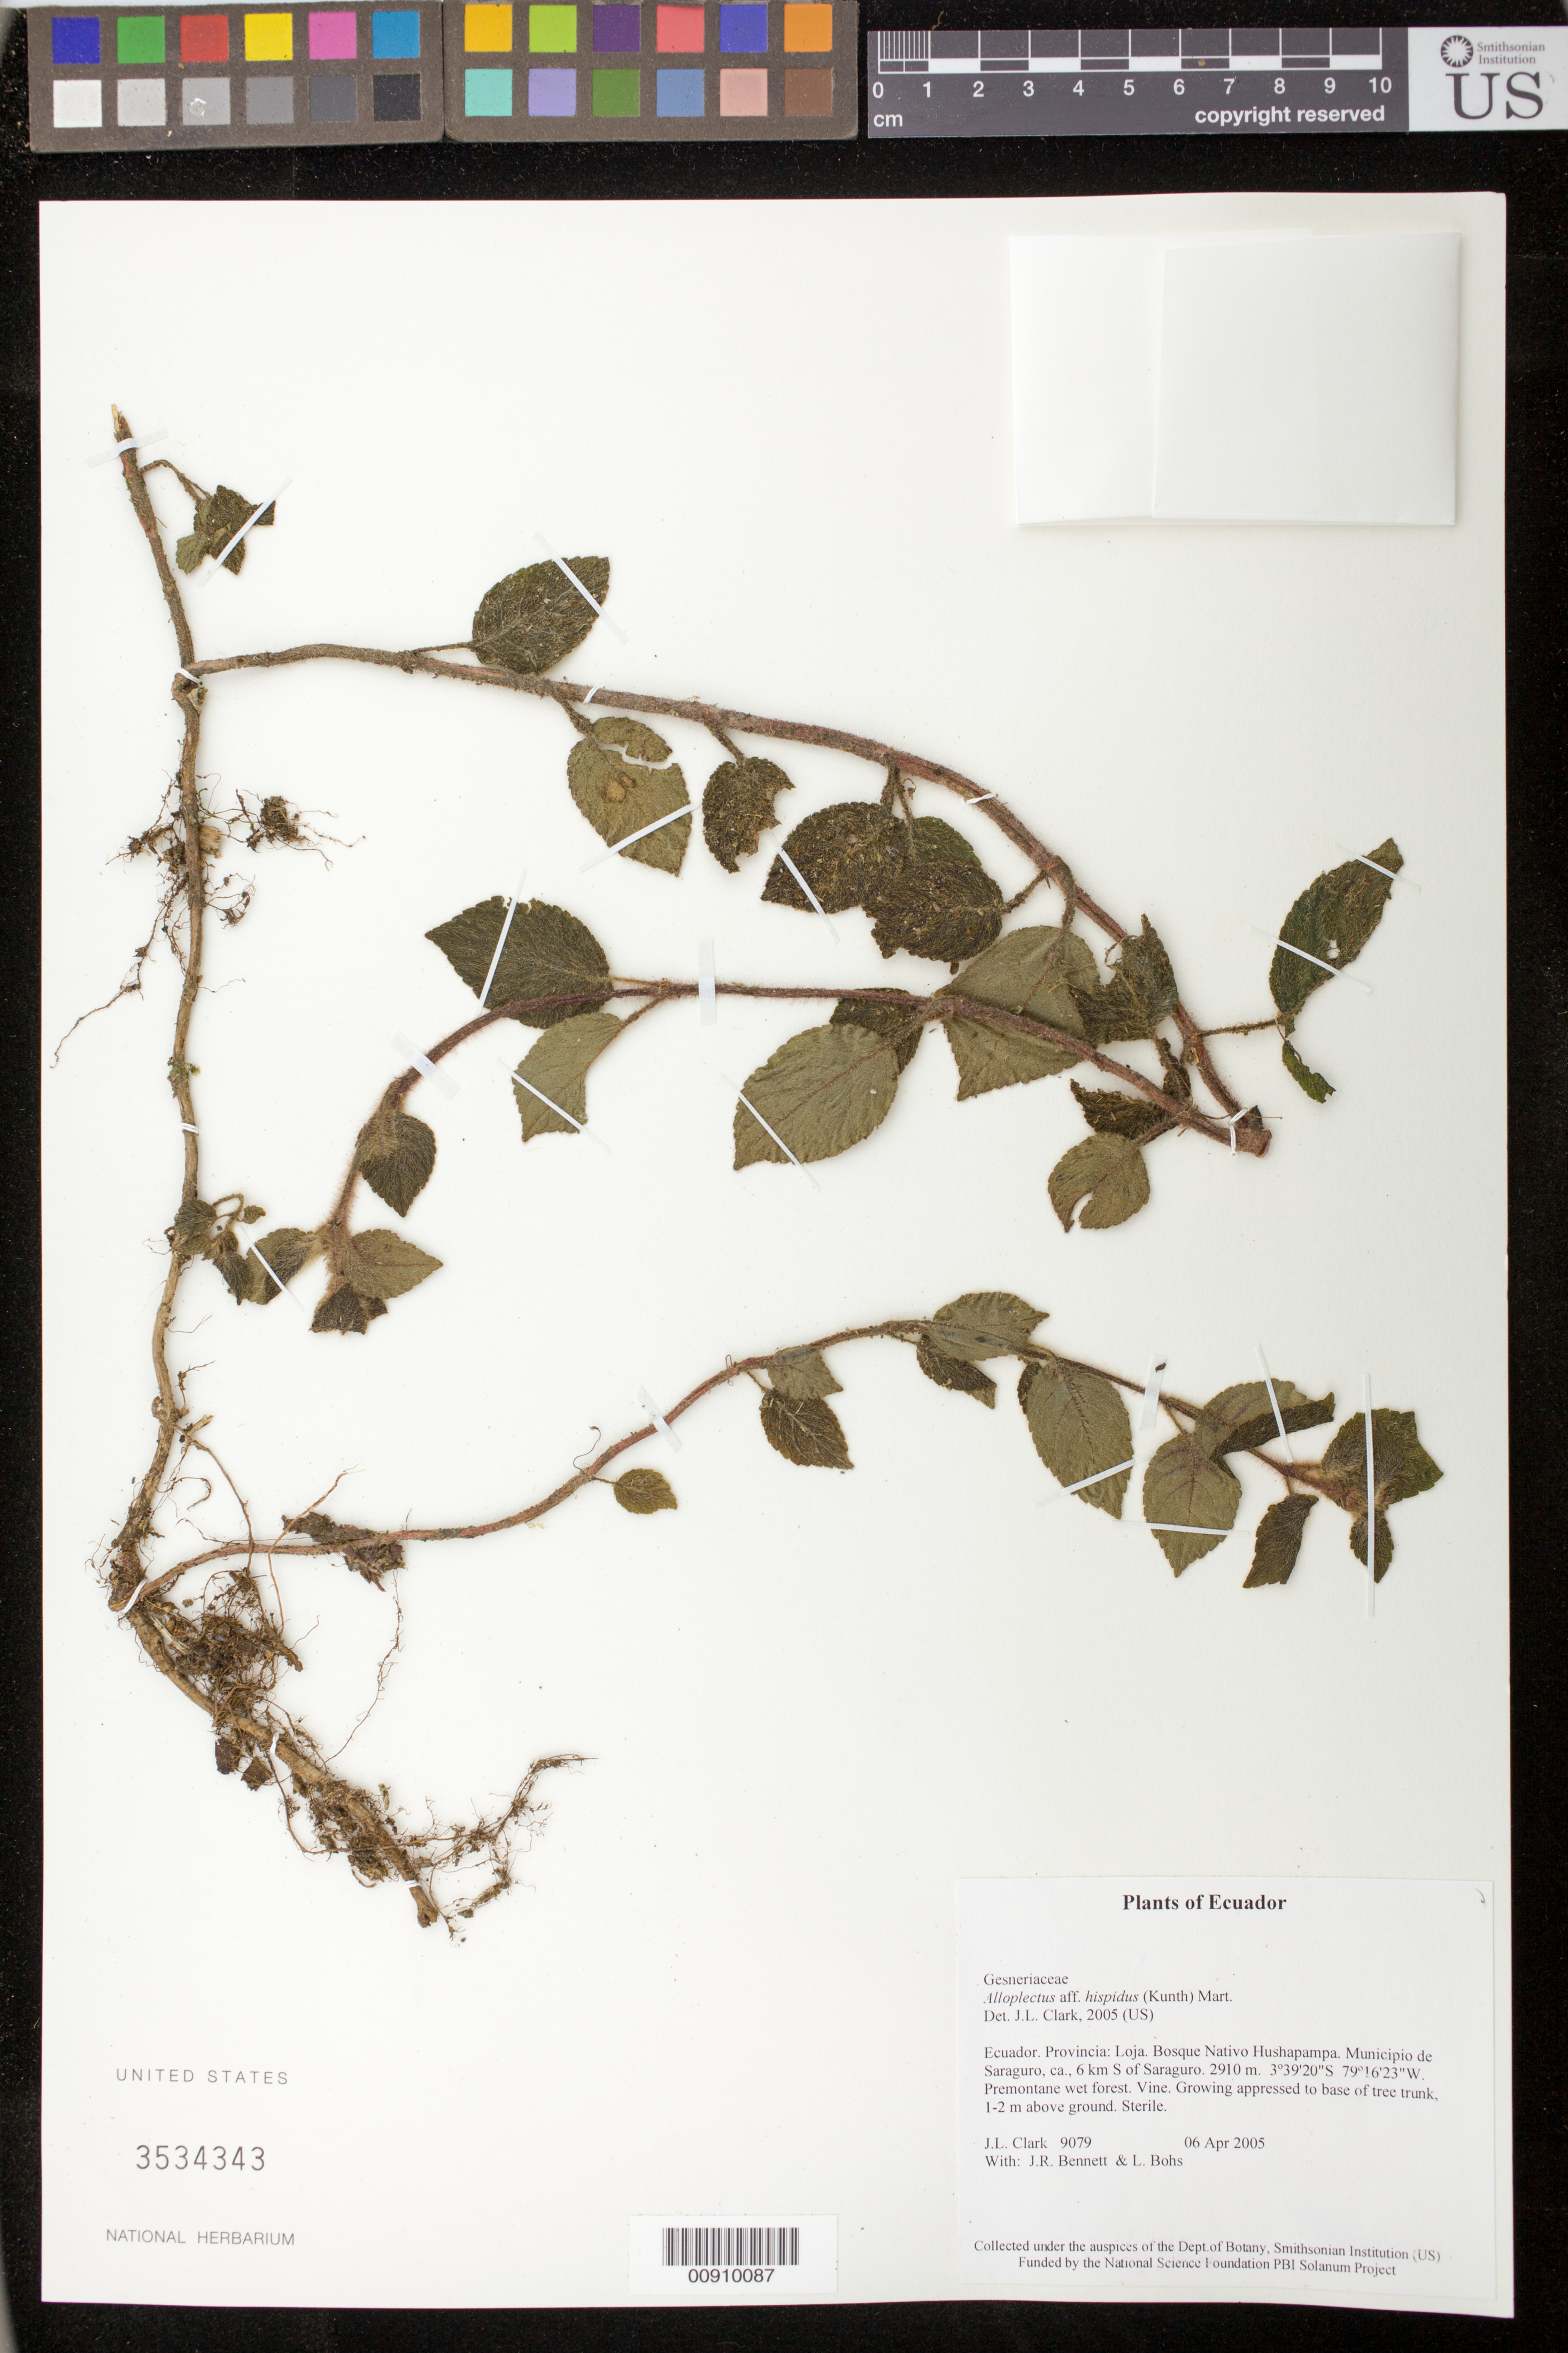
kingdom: Plantae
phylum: Tracheophyta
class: Magnoliopsida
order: Lamiales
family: Gesneriaceae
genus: Alloplectus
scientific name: Alloplectus hispidus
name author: (Kunth) Mart.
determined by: Clark, J. L., (SEL), The Marie Selby Botanical Garden (UNITED STATES)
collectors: J. L. Clark, J. R. Bennett & L. A. Bohs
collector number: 9079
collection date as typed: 06 Apr 2005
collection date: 2005-04-06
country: Ecuador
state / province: Loja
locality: Bosque Nativo Hushapampa. Municipio de Saraguro, ca., 6 km S of Saraguro.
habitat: Premontane wet forest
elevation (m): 2910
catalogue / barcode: US 3534343